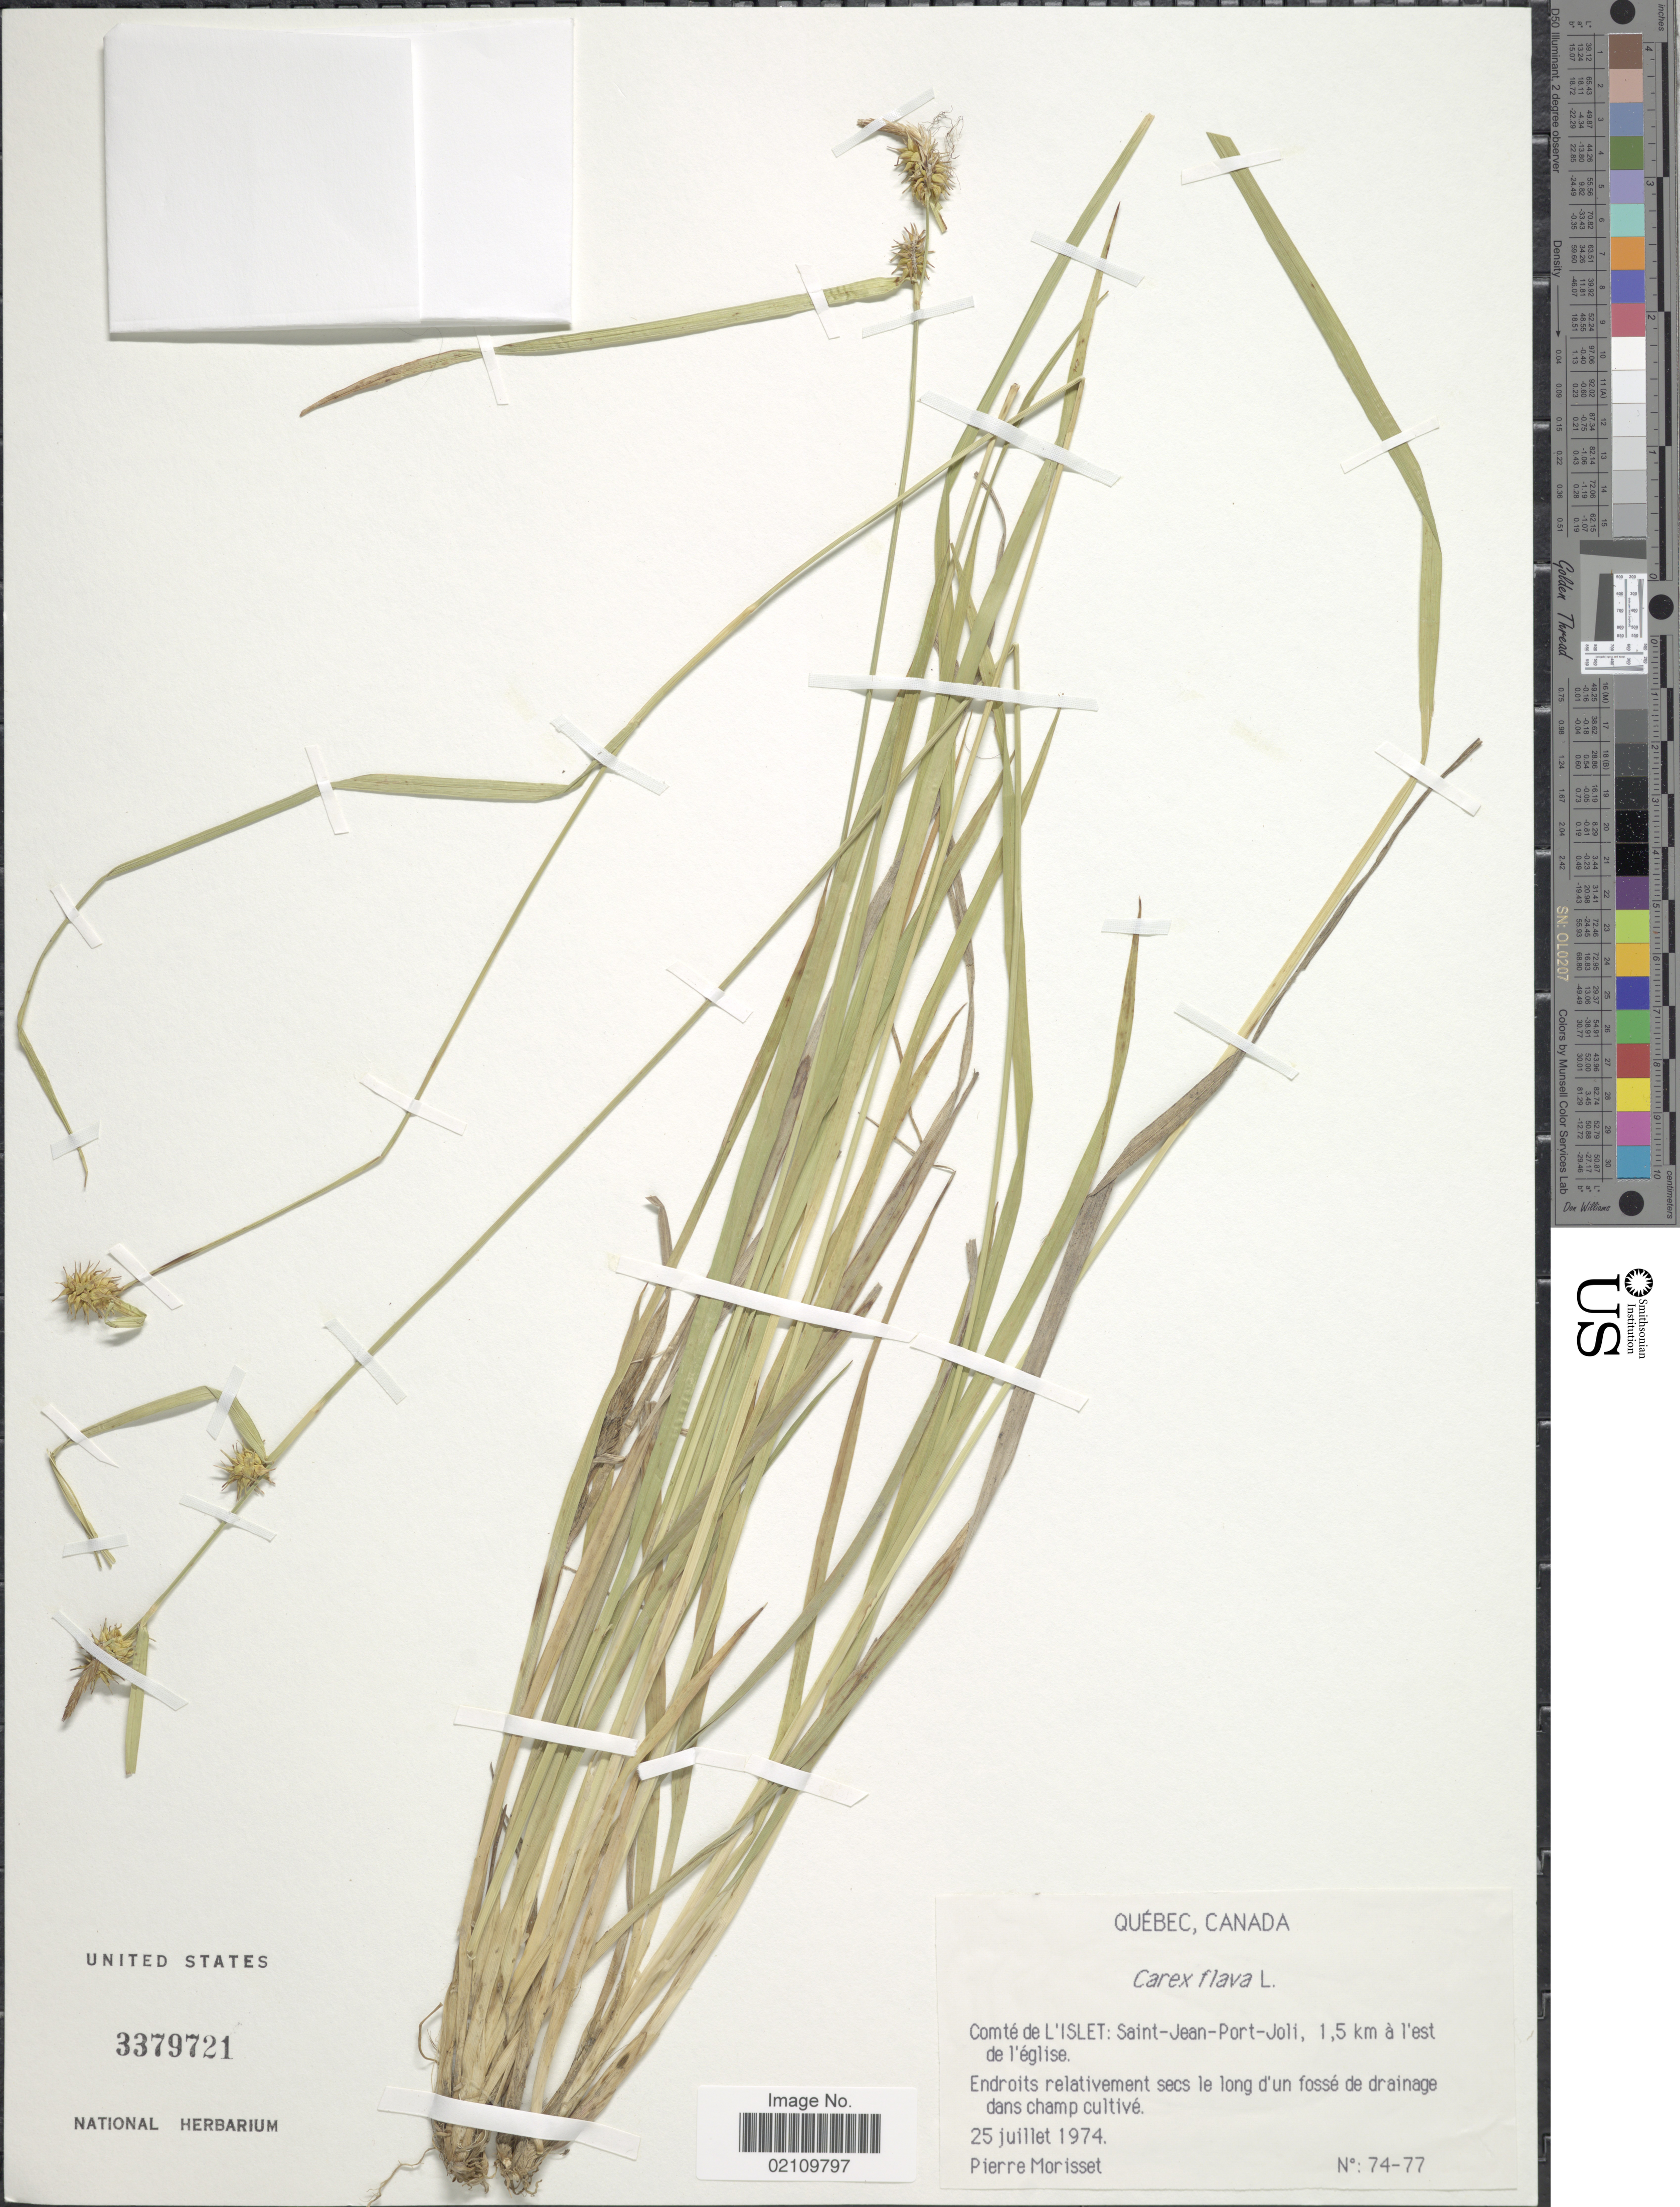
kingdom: Plantae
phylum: Tracheophyta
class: Liliopsida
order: Poales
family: Cyperaceae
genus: Carex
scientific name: Carex flava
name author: L.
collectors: P. Morisset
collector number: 74-77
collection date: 1974-07-25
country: Canada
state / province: Quebec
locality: Comté de L'Islet: Saint-Jean-Port-Joli, 1.5 km à l'est de l'eglise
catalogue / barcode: US 3379721